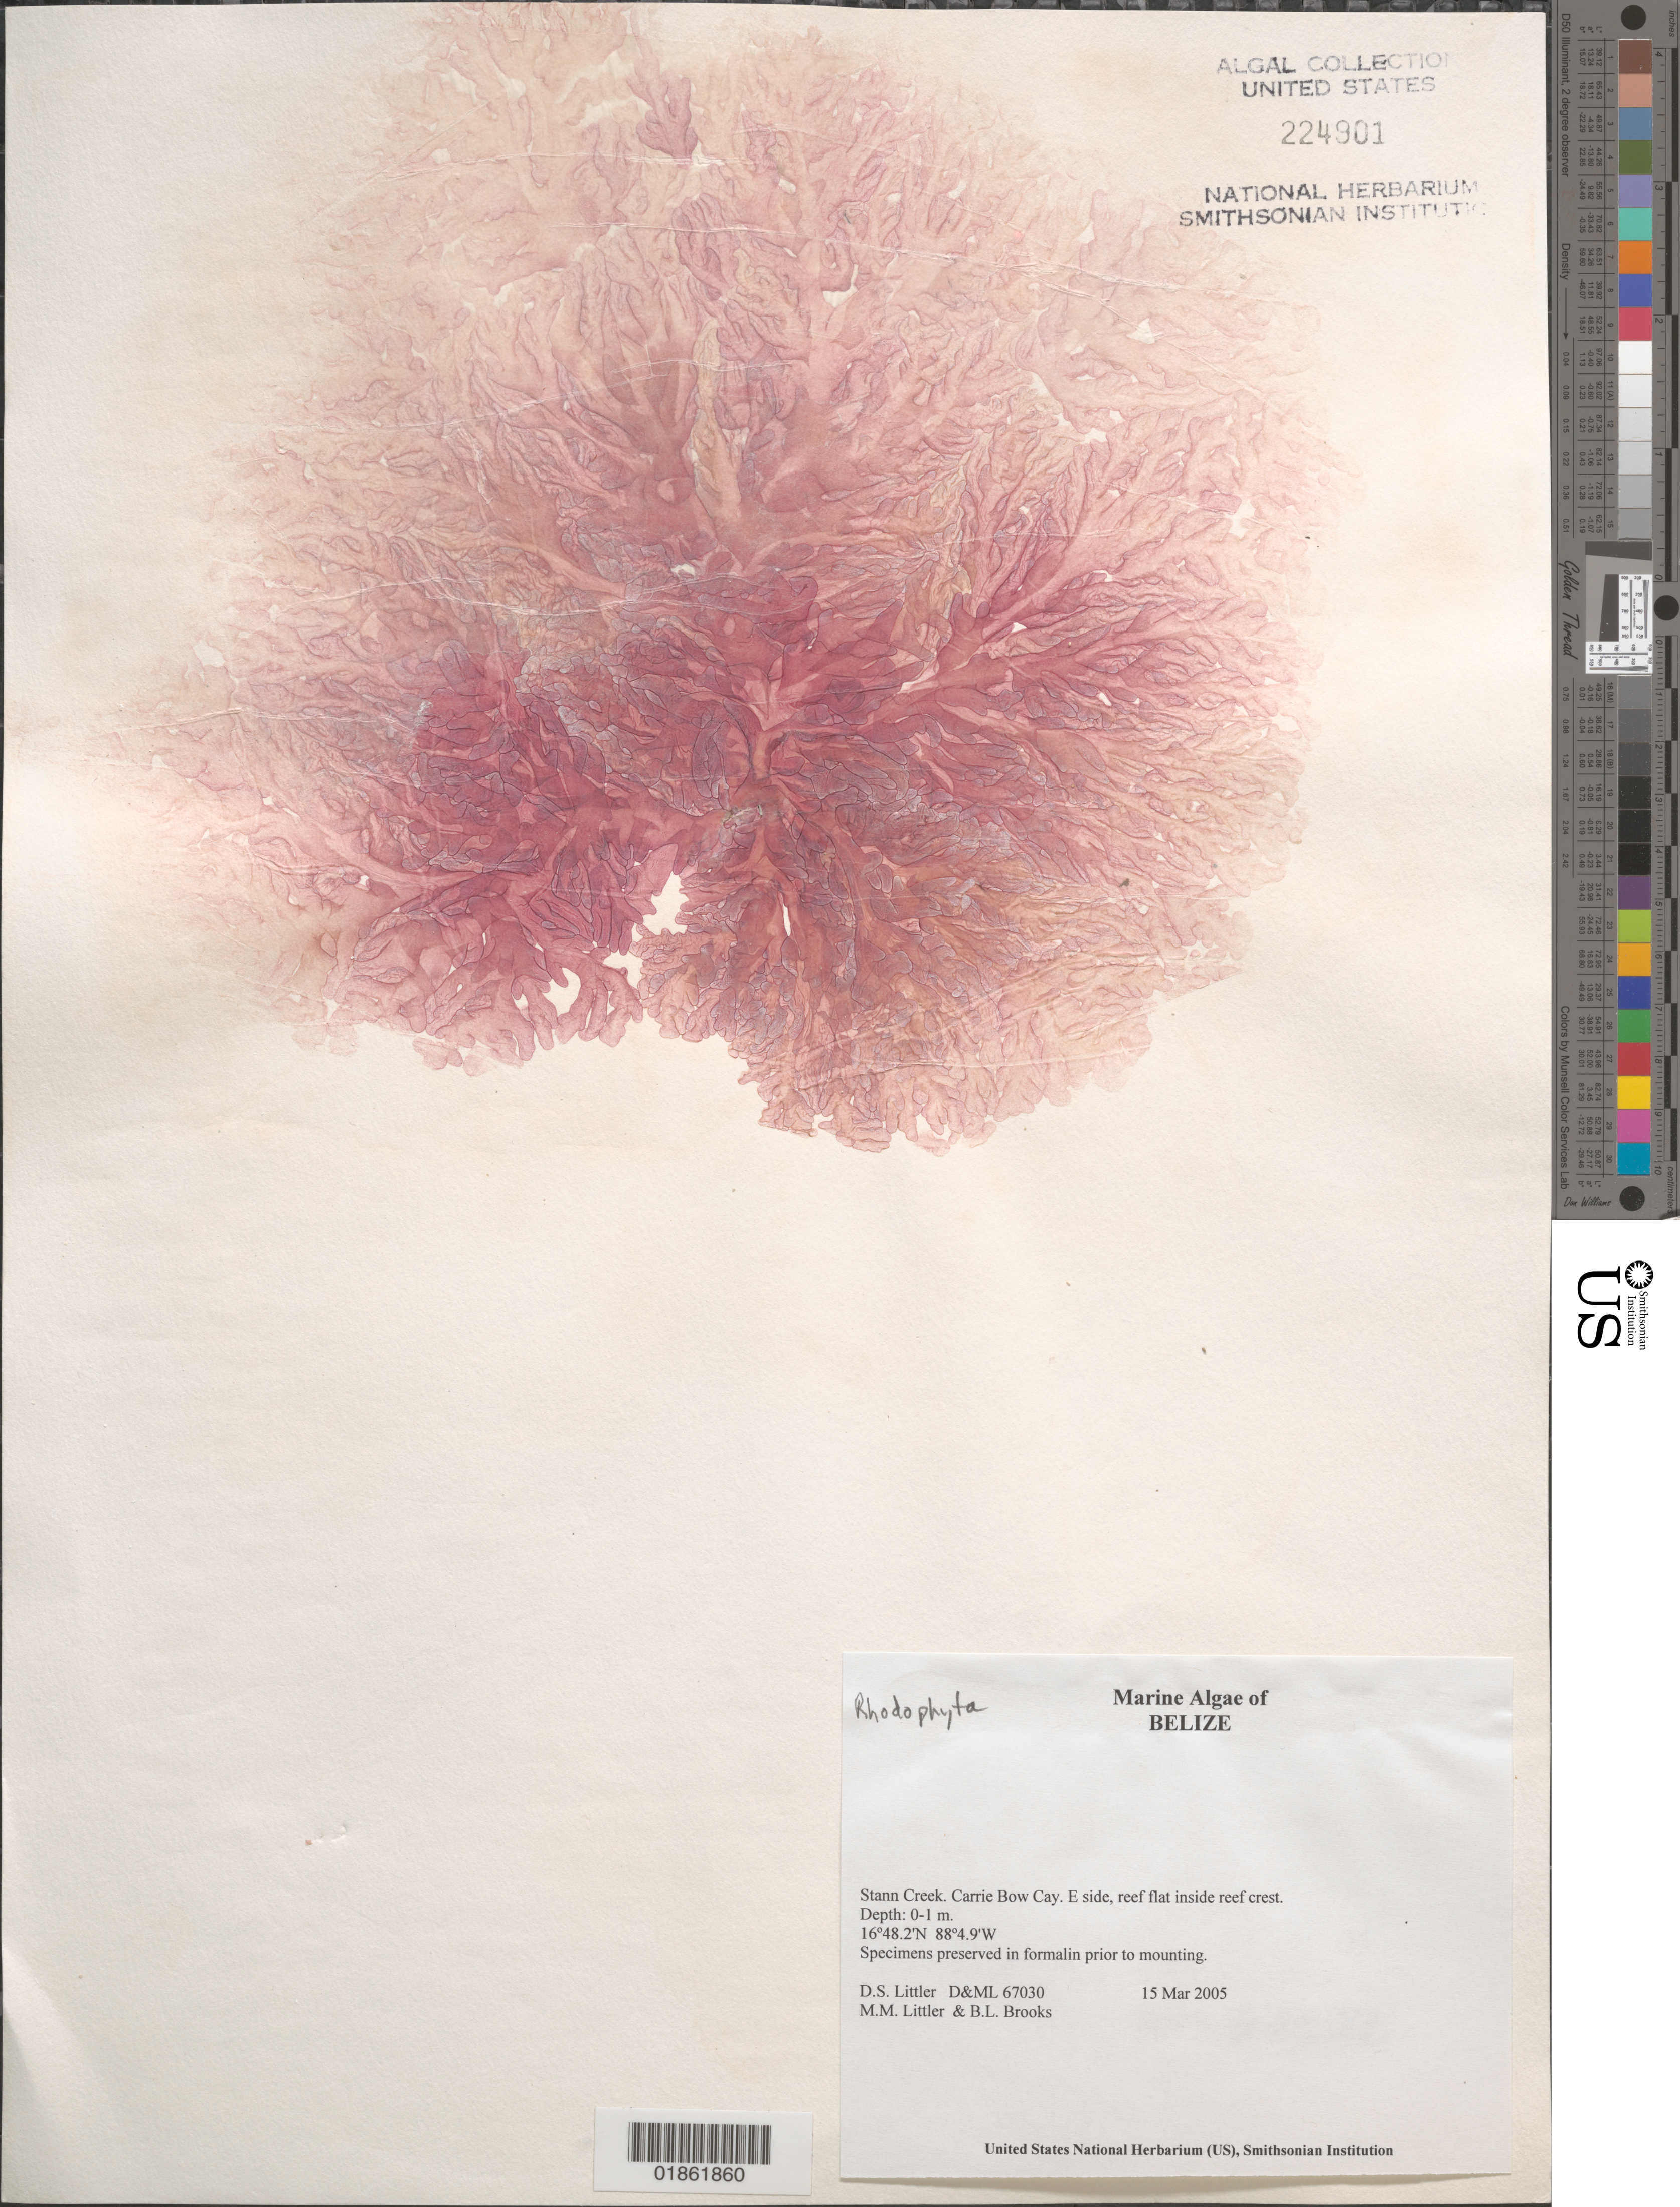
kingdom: Plantae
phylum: Rhodophyta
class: Florideophyceae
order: Rhodogorgonales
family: Rhodogorgonaceae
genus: Renouxia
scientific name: Renouxia sp.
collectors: M. M. Littler, D. S. Littler & B. Brooks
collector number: D&ML 67030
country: Belize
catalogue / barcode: US 224901